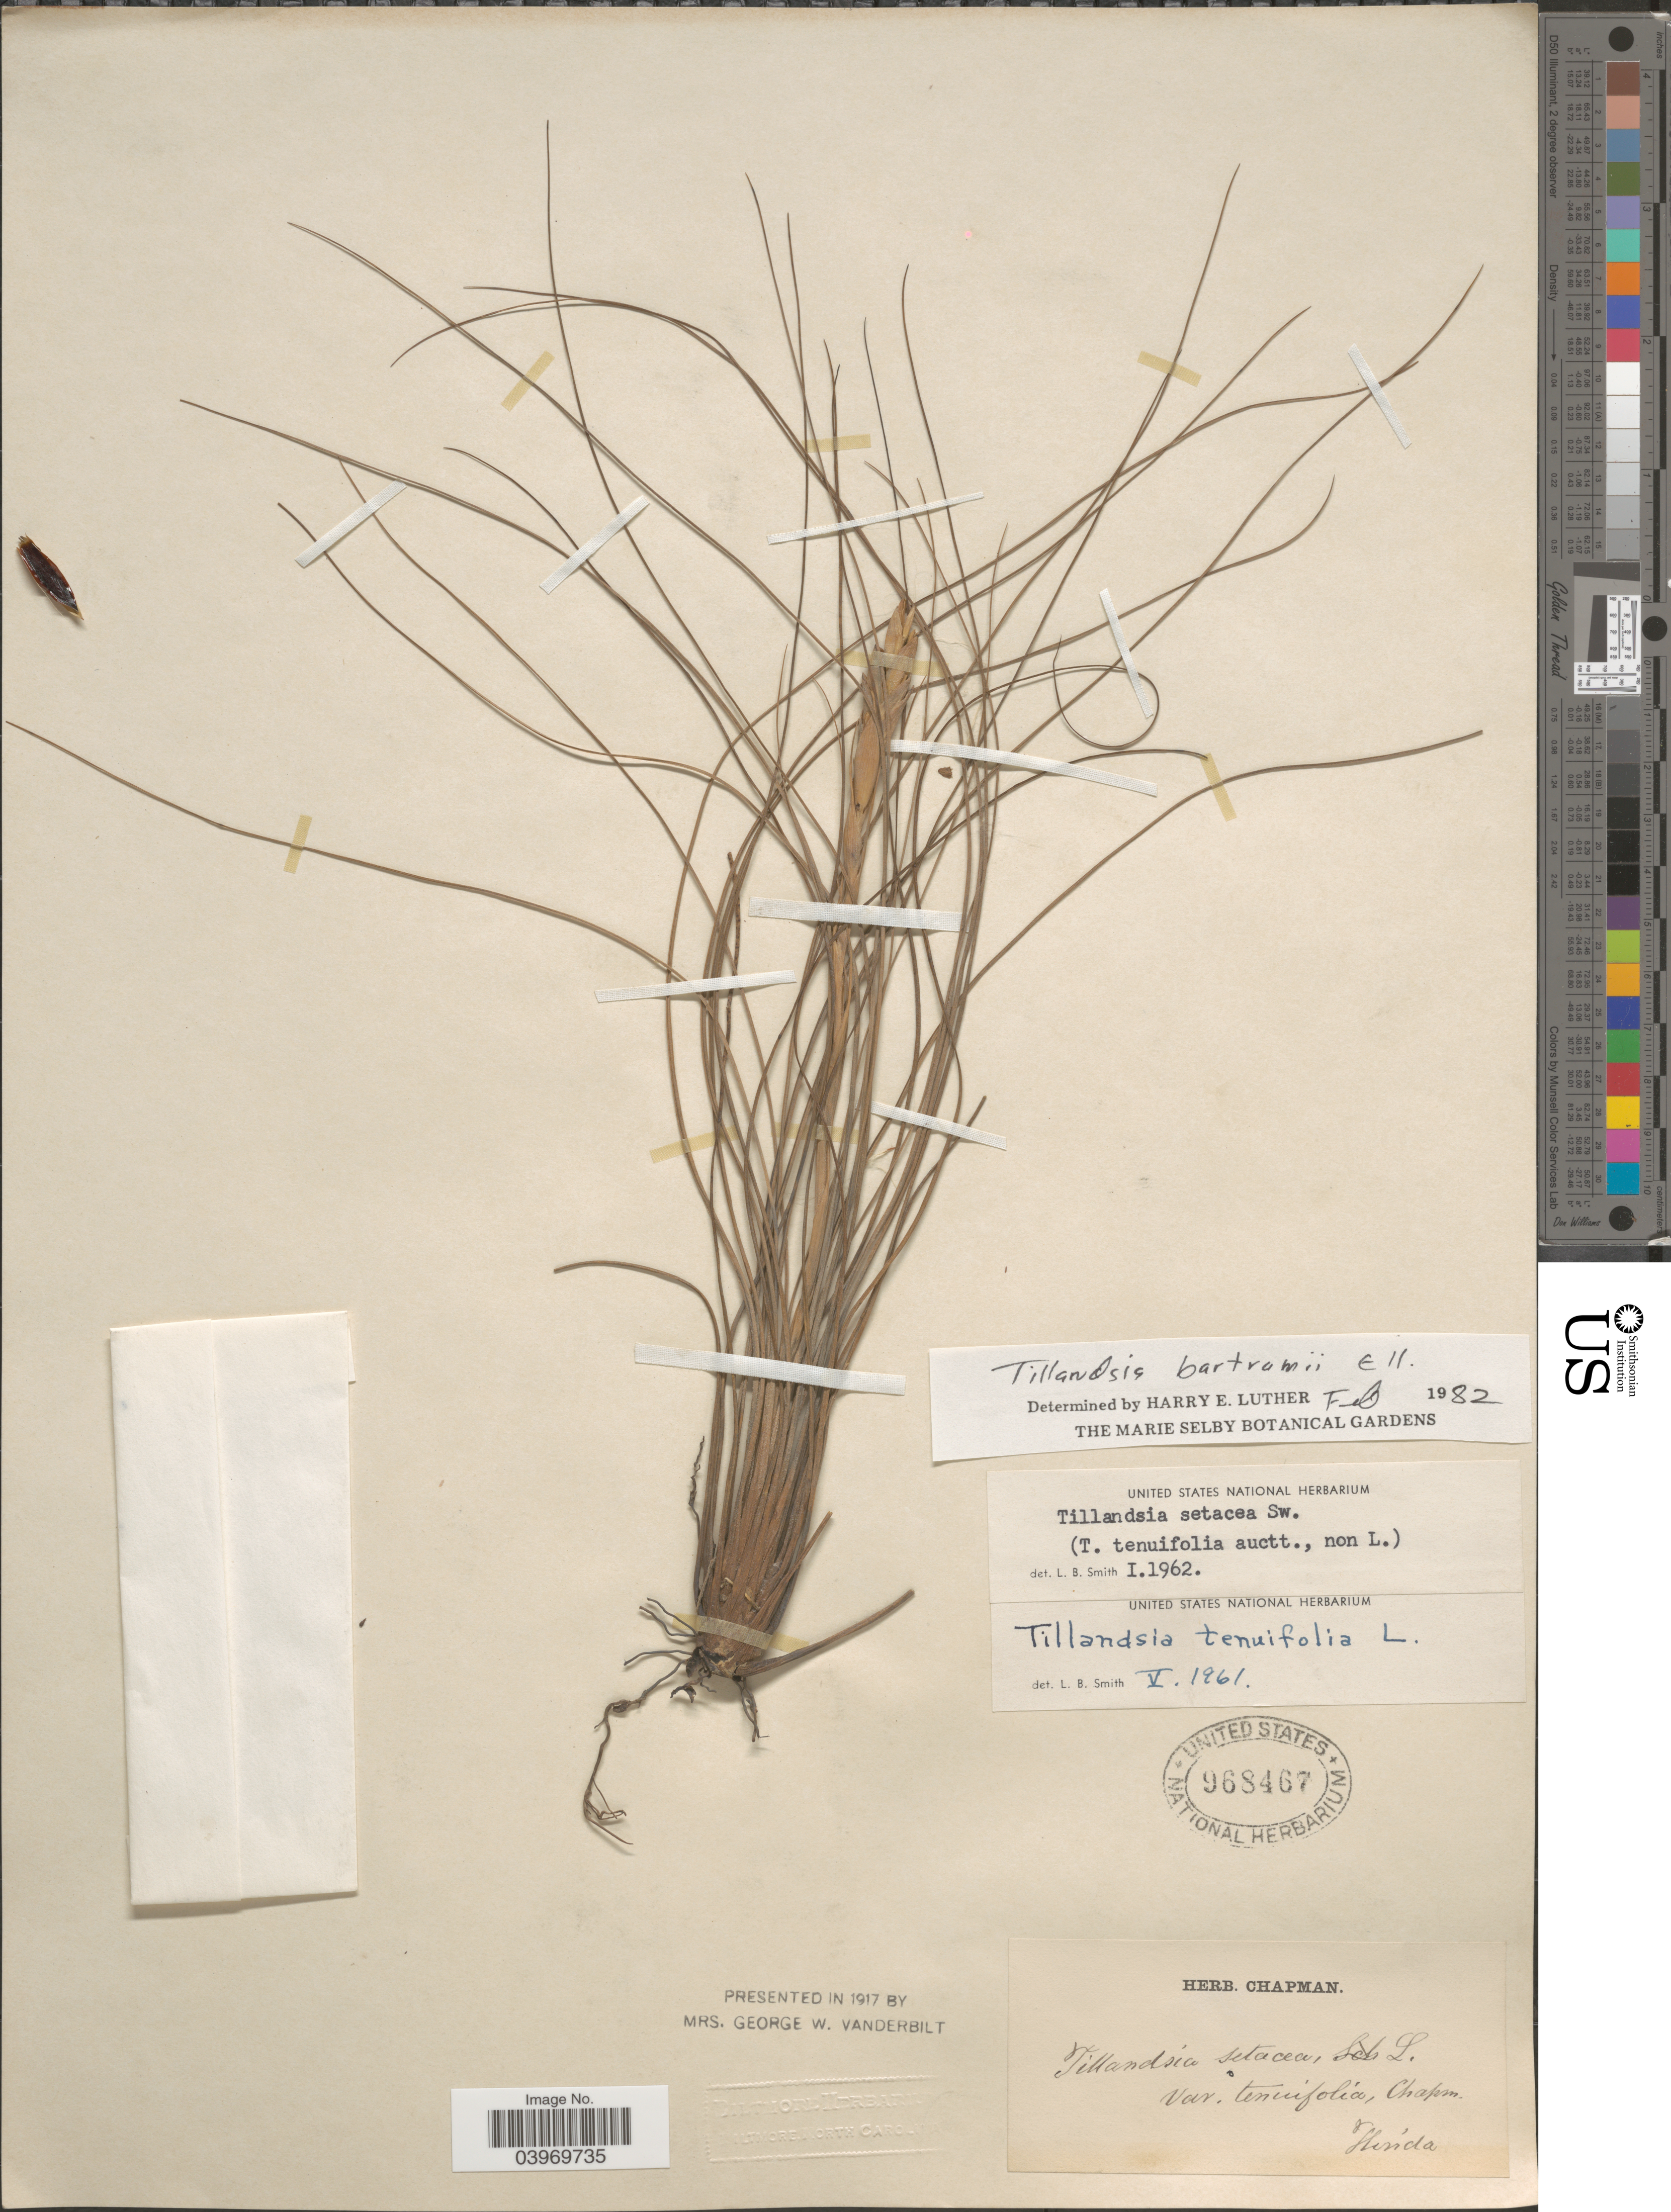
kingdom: Plantae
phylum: Tracheophyta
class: Liliopsida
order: Poales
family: Bromeliaceae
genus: Tillandsia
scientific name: Tillandsia bartramii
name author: Elliott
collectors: ex herb. Chapman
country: United States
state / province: Florida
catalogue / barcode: US 968467